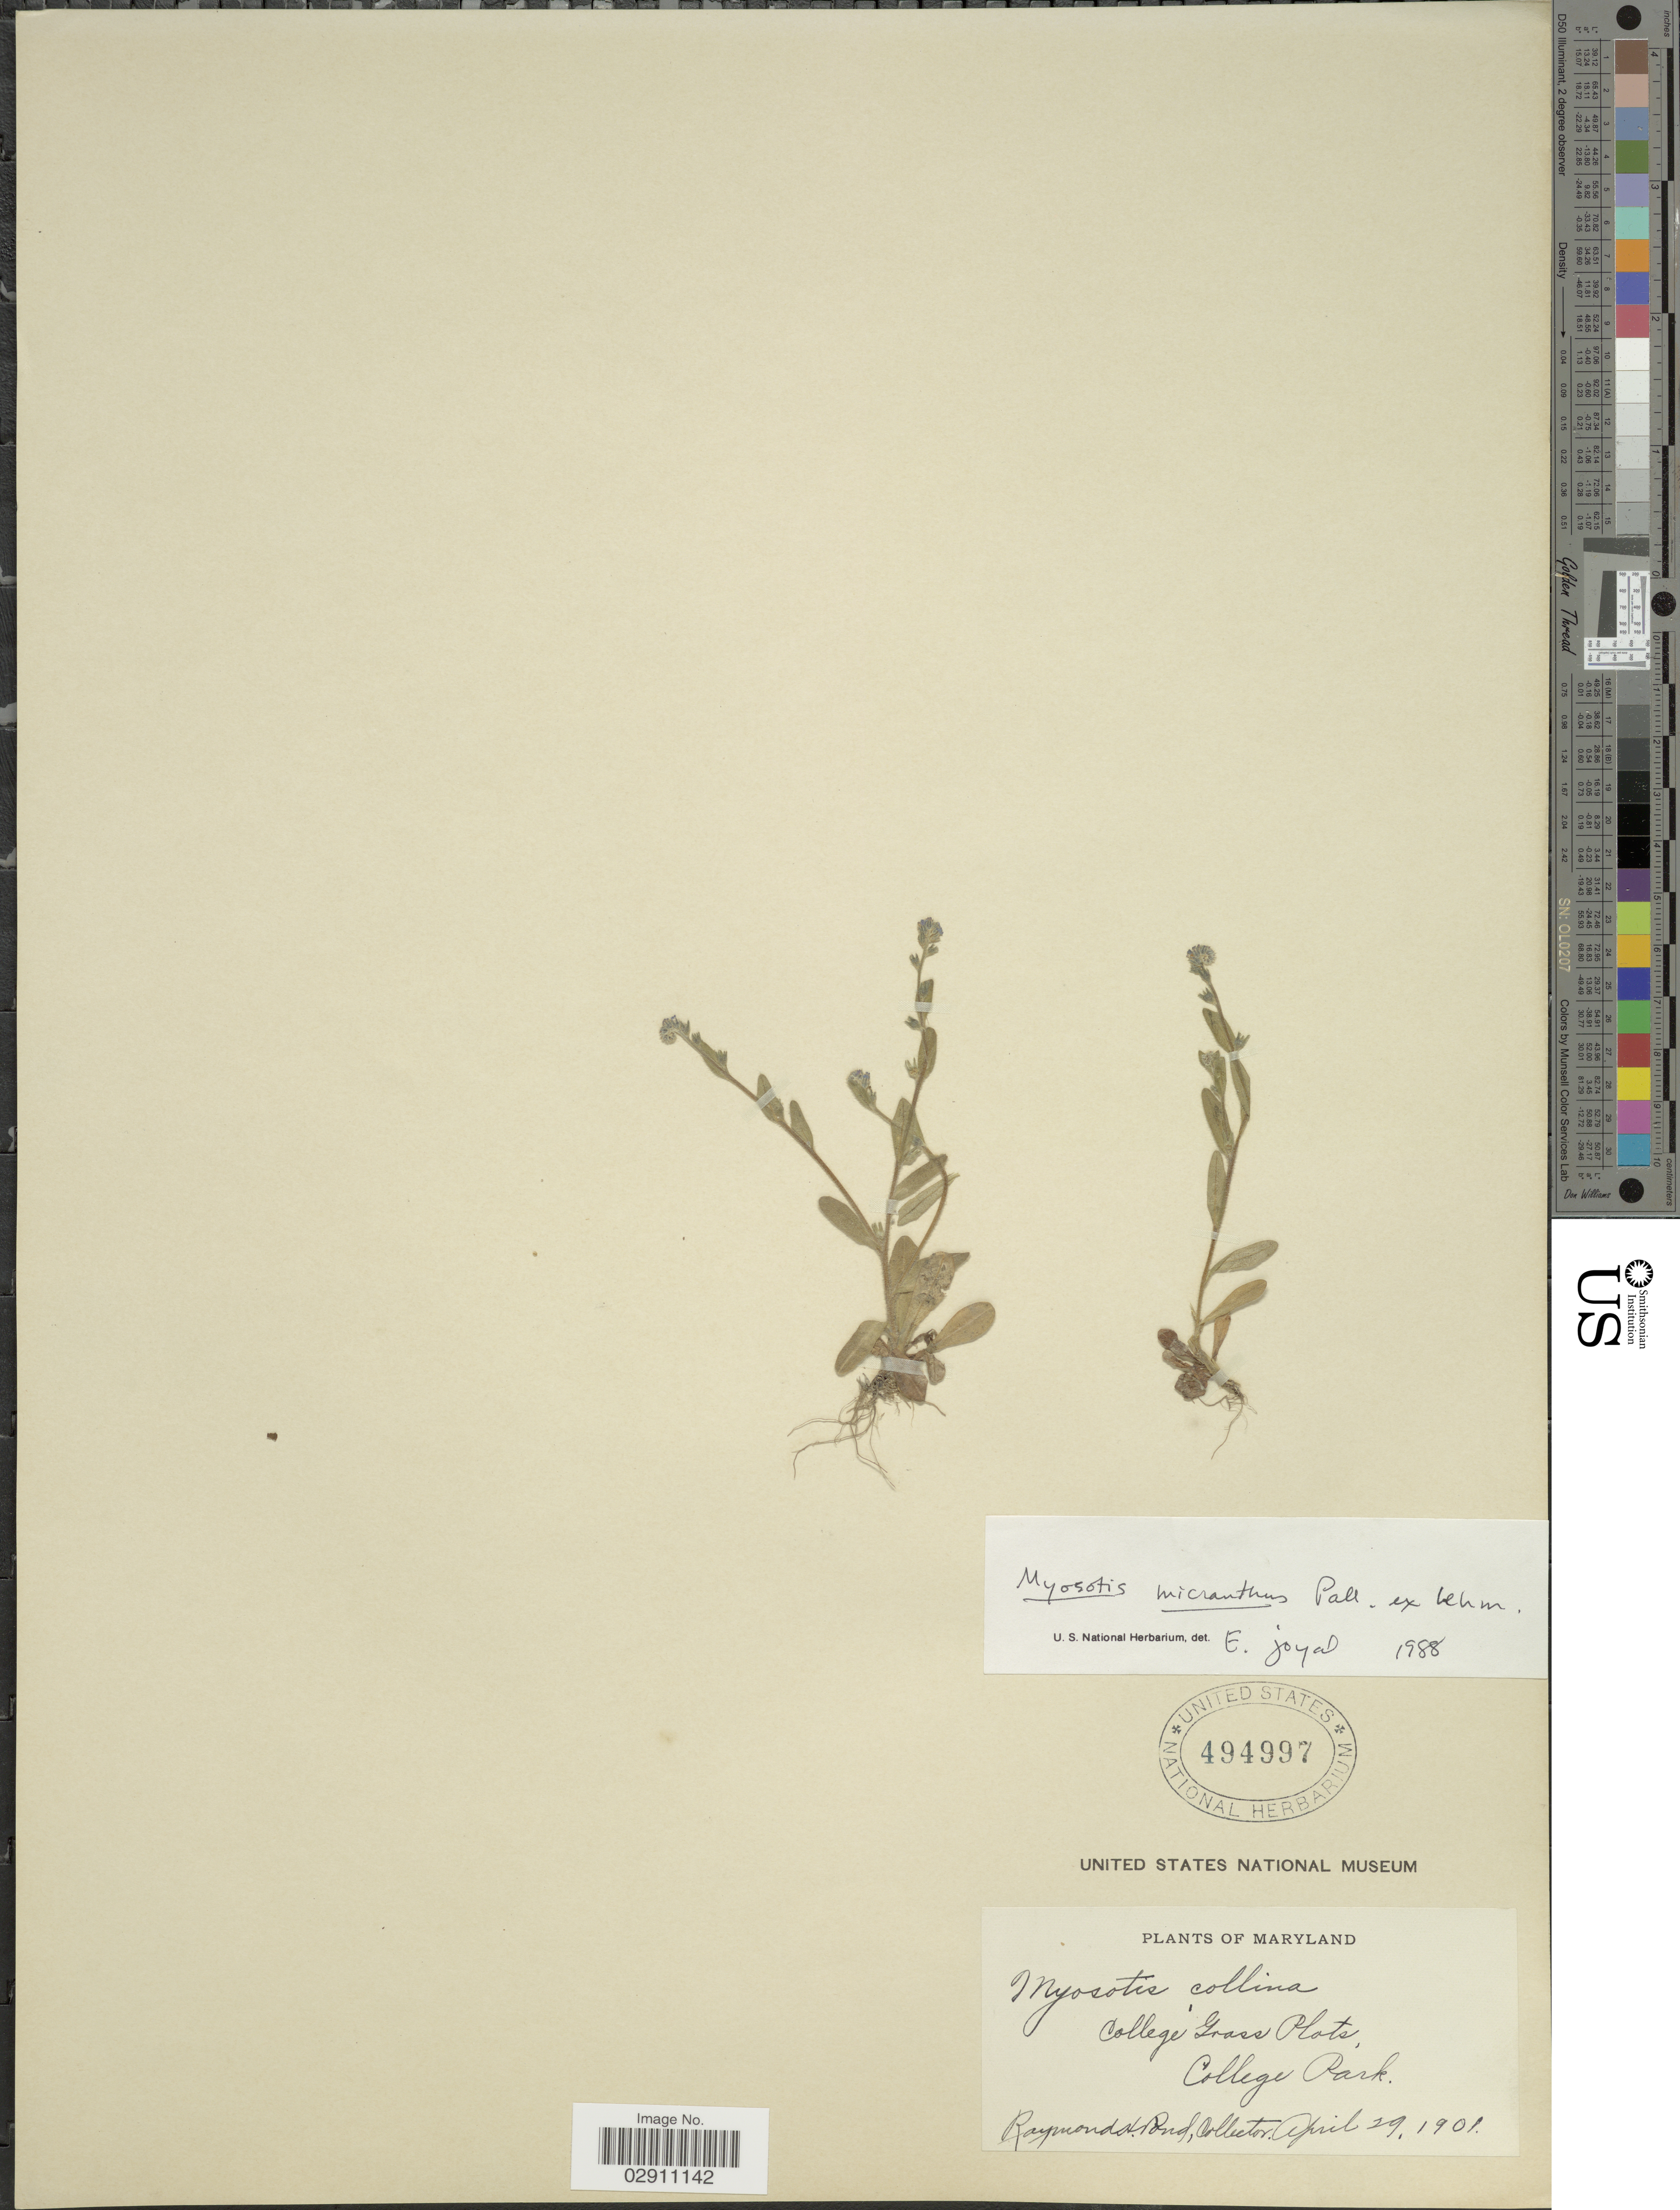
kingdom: Plantae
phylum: Tracheophyta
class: Magnoliopsida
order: Boraginales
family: Boraginaceae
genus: Myosotis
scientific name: Myosotis stricta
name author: Link ex Roem. & Schult.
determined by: Goldman, Doug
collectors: R. Pond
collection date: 1901-04-29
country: United States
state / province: Maryland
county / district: Prince George's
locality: College Grass Plots, College Park.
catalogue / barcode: US 494997